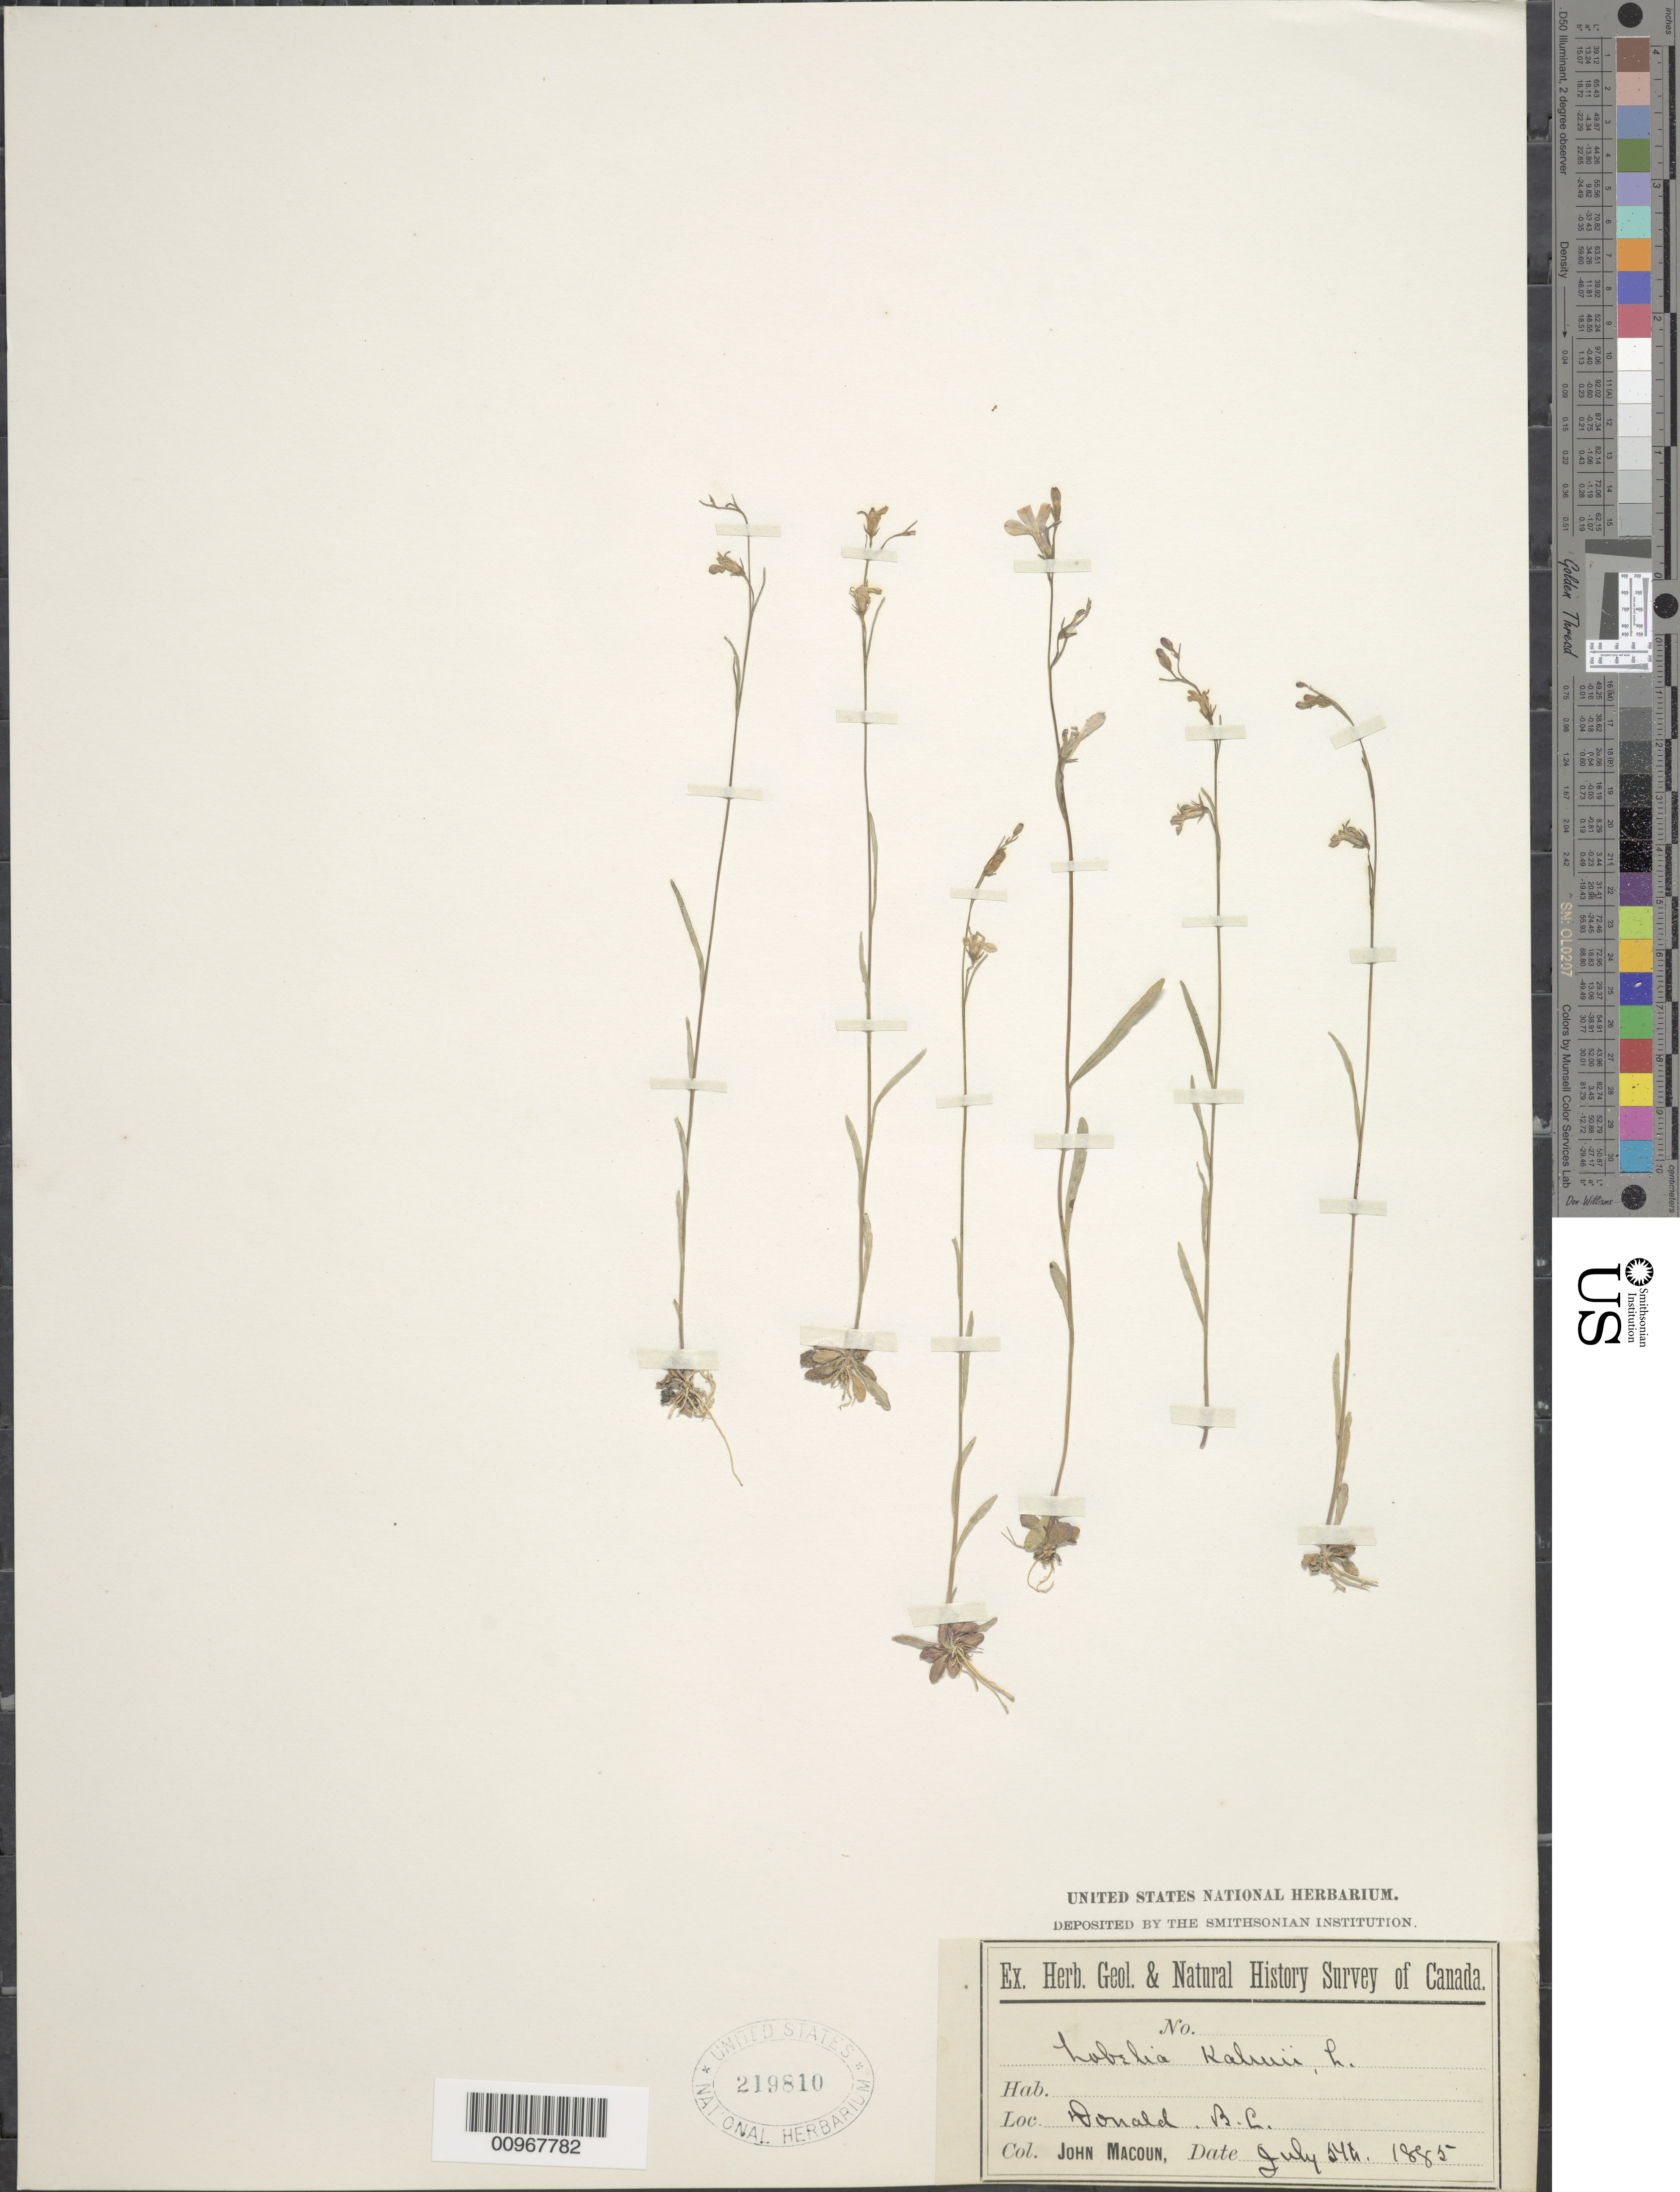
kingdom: Plantae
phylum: Tracheophyta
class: Magnoliopsida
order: Asterales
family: Campanulaceae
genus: Lobelia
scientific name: Lobelia kalmii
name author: L.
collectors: J. Macoun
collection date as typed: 05 Jul 1885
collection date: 1885-07-05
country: Canada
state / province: British Columbia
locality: Donald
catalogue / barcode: US 219810